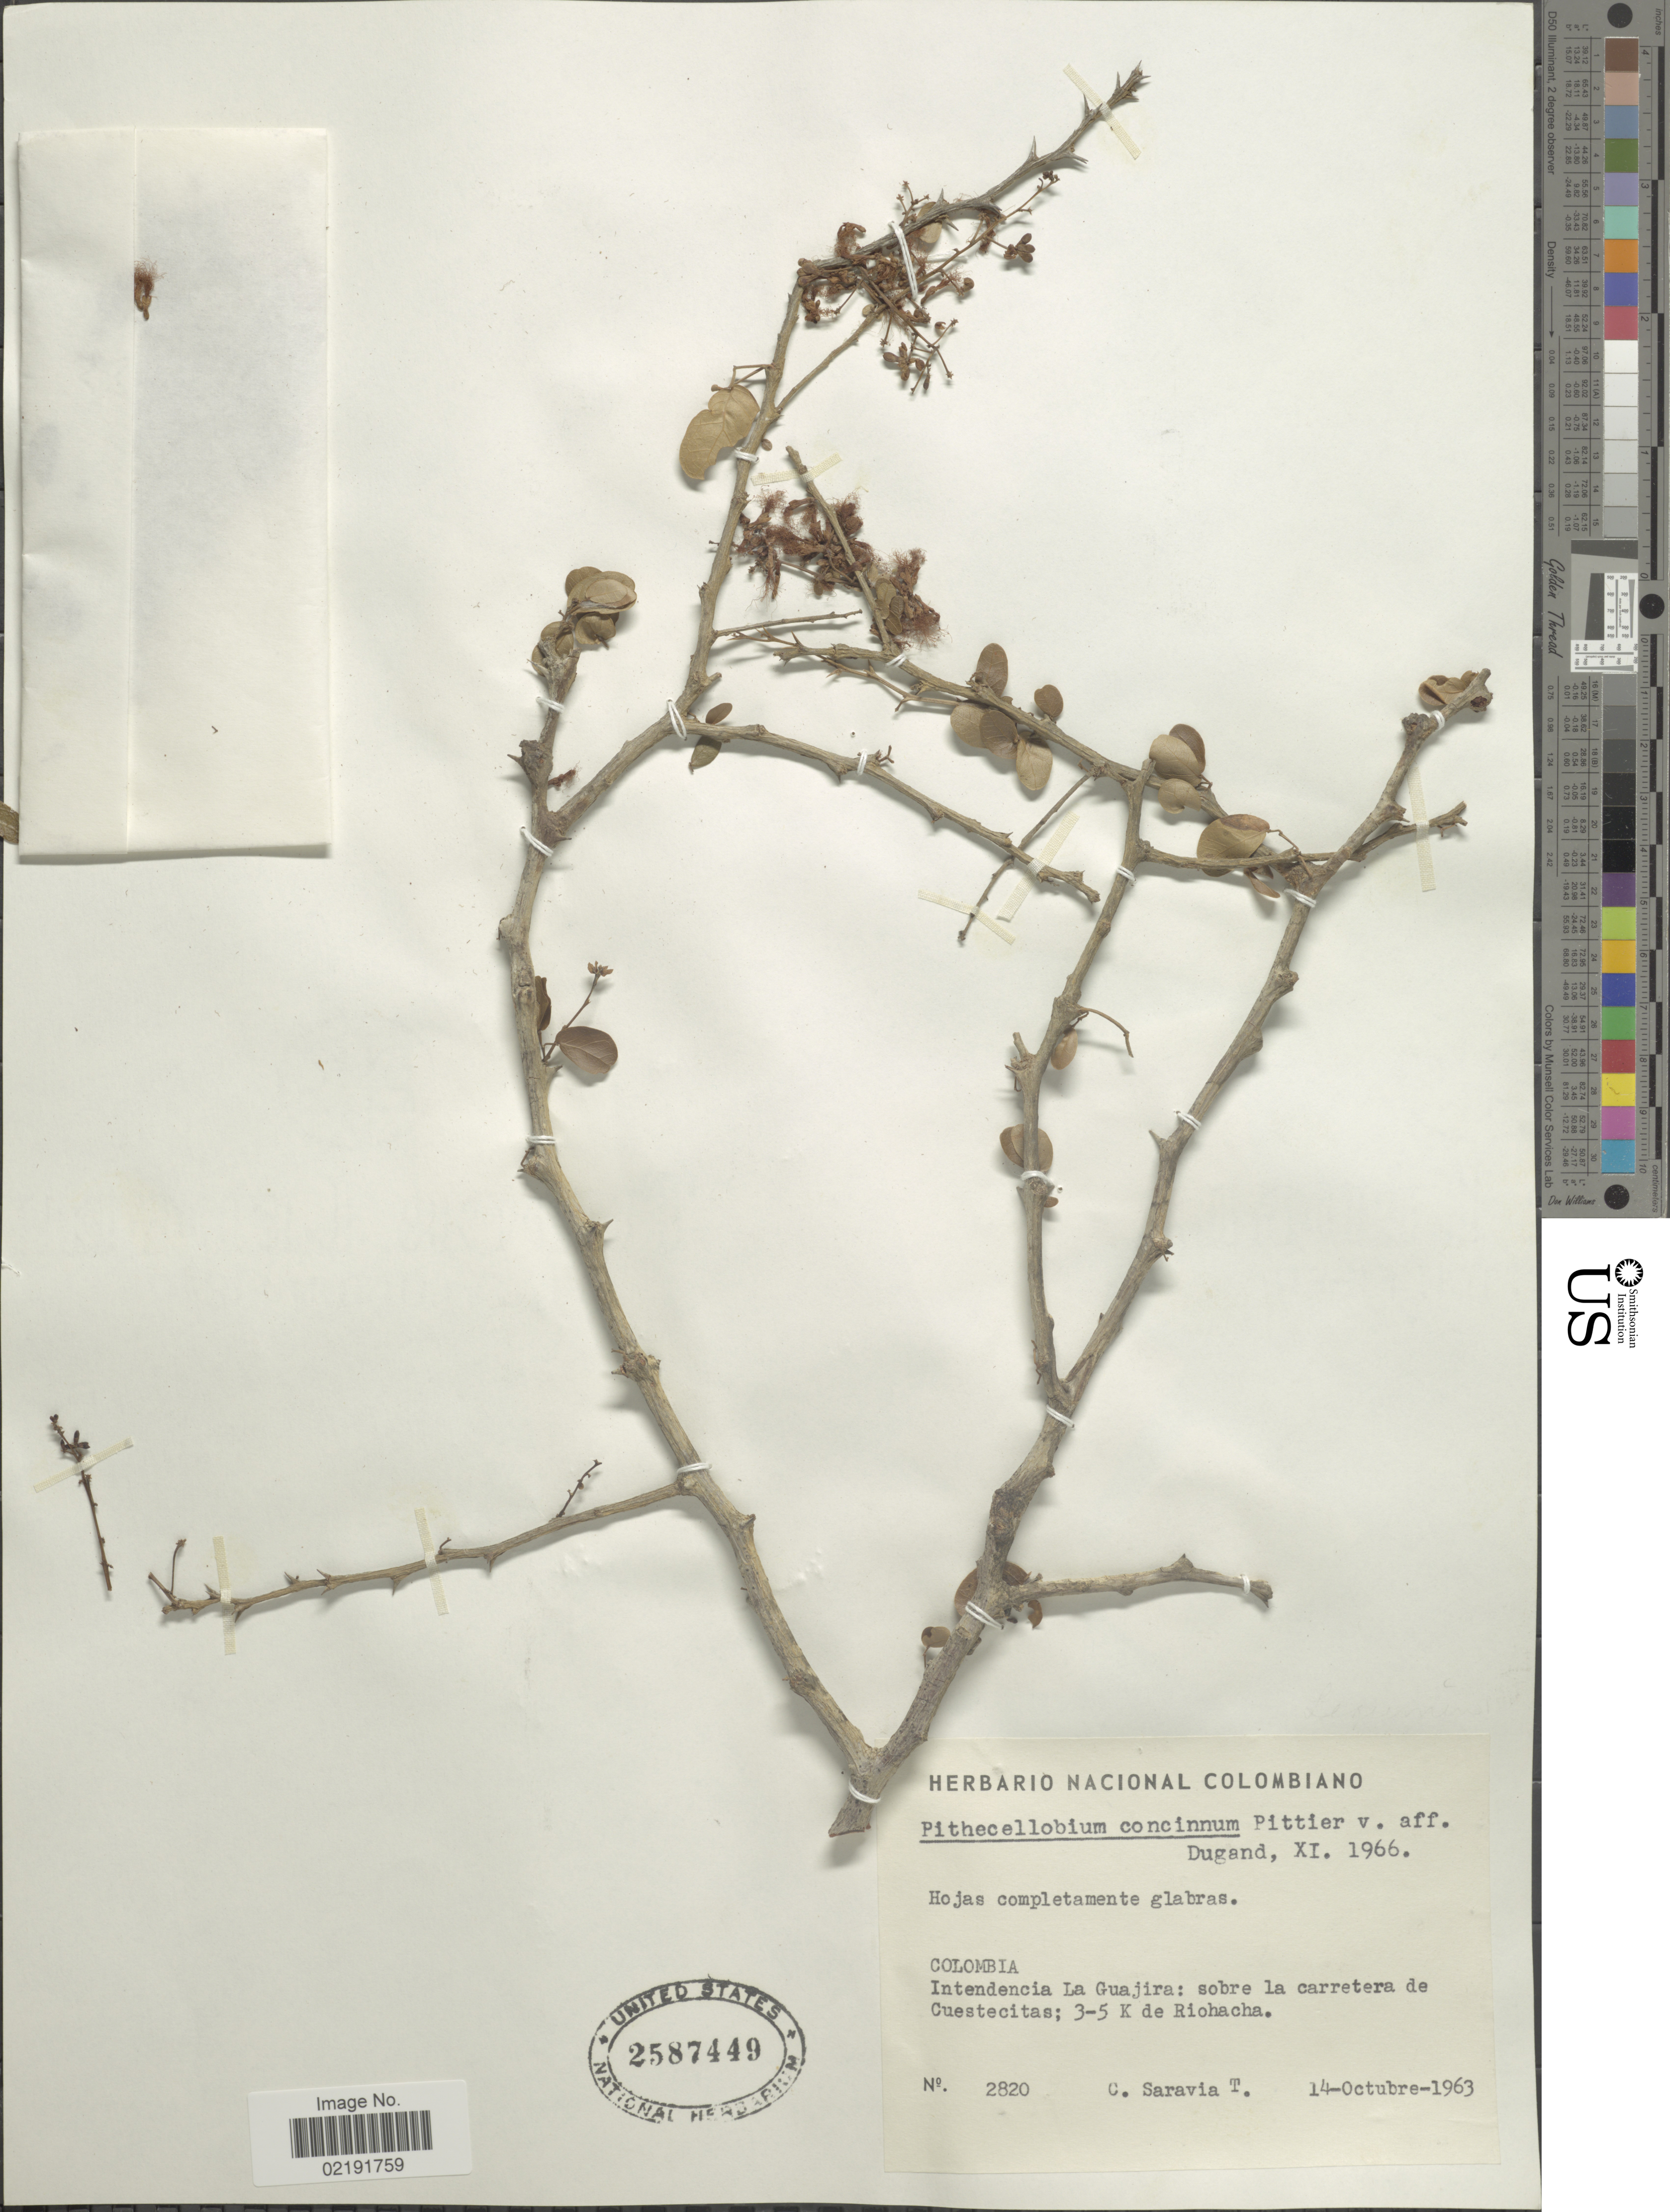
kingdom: Plantae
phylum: Tracheophyta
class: Magnoliopsida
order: Fabales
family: Fabaceae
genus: Pithecellobium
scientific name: Pithecellobium subglobosum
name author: Pittier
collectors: C. Saravia T.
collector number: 2820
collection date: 1963-10-14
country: Colombia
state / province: La Guajira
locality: Colombia. Intendencia la Guajira: sobre la carretera de Cuestecitas; 3-5 K de Riohacha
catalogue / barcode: US 2587449